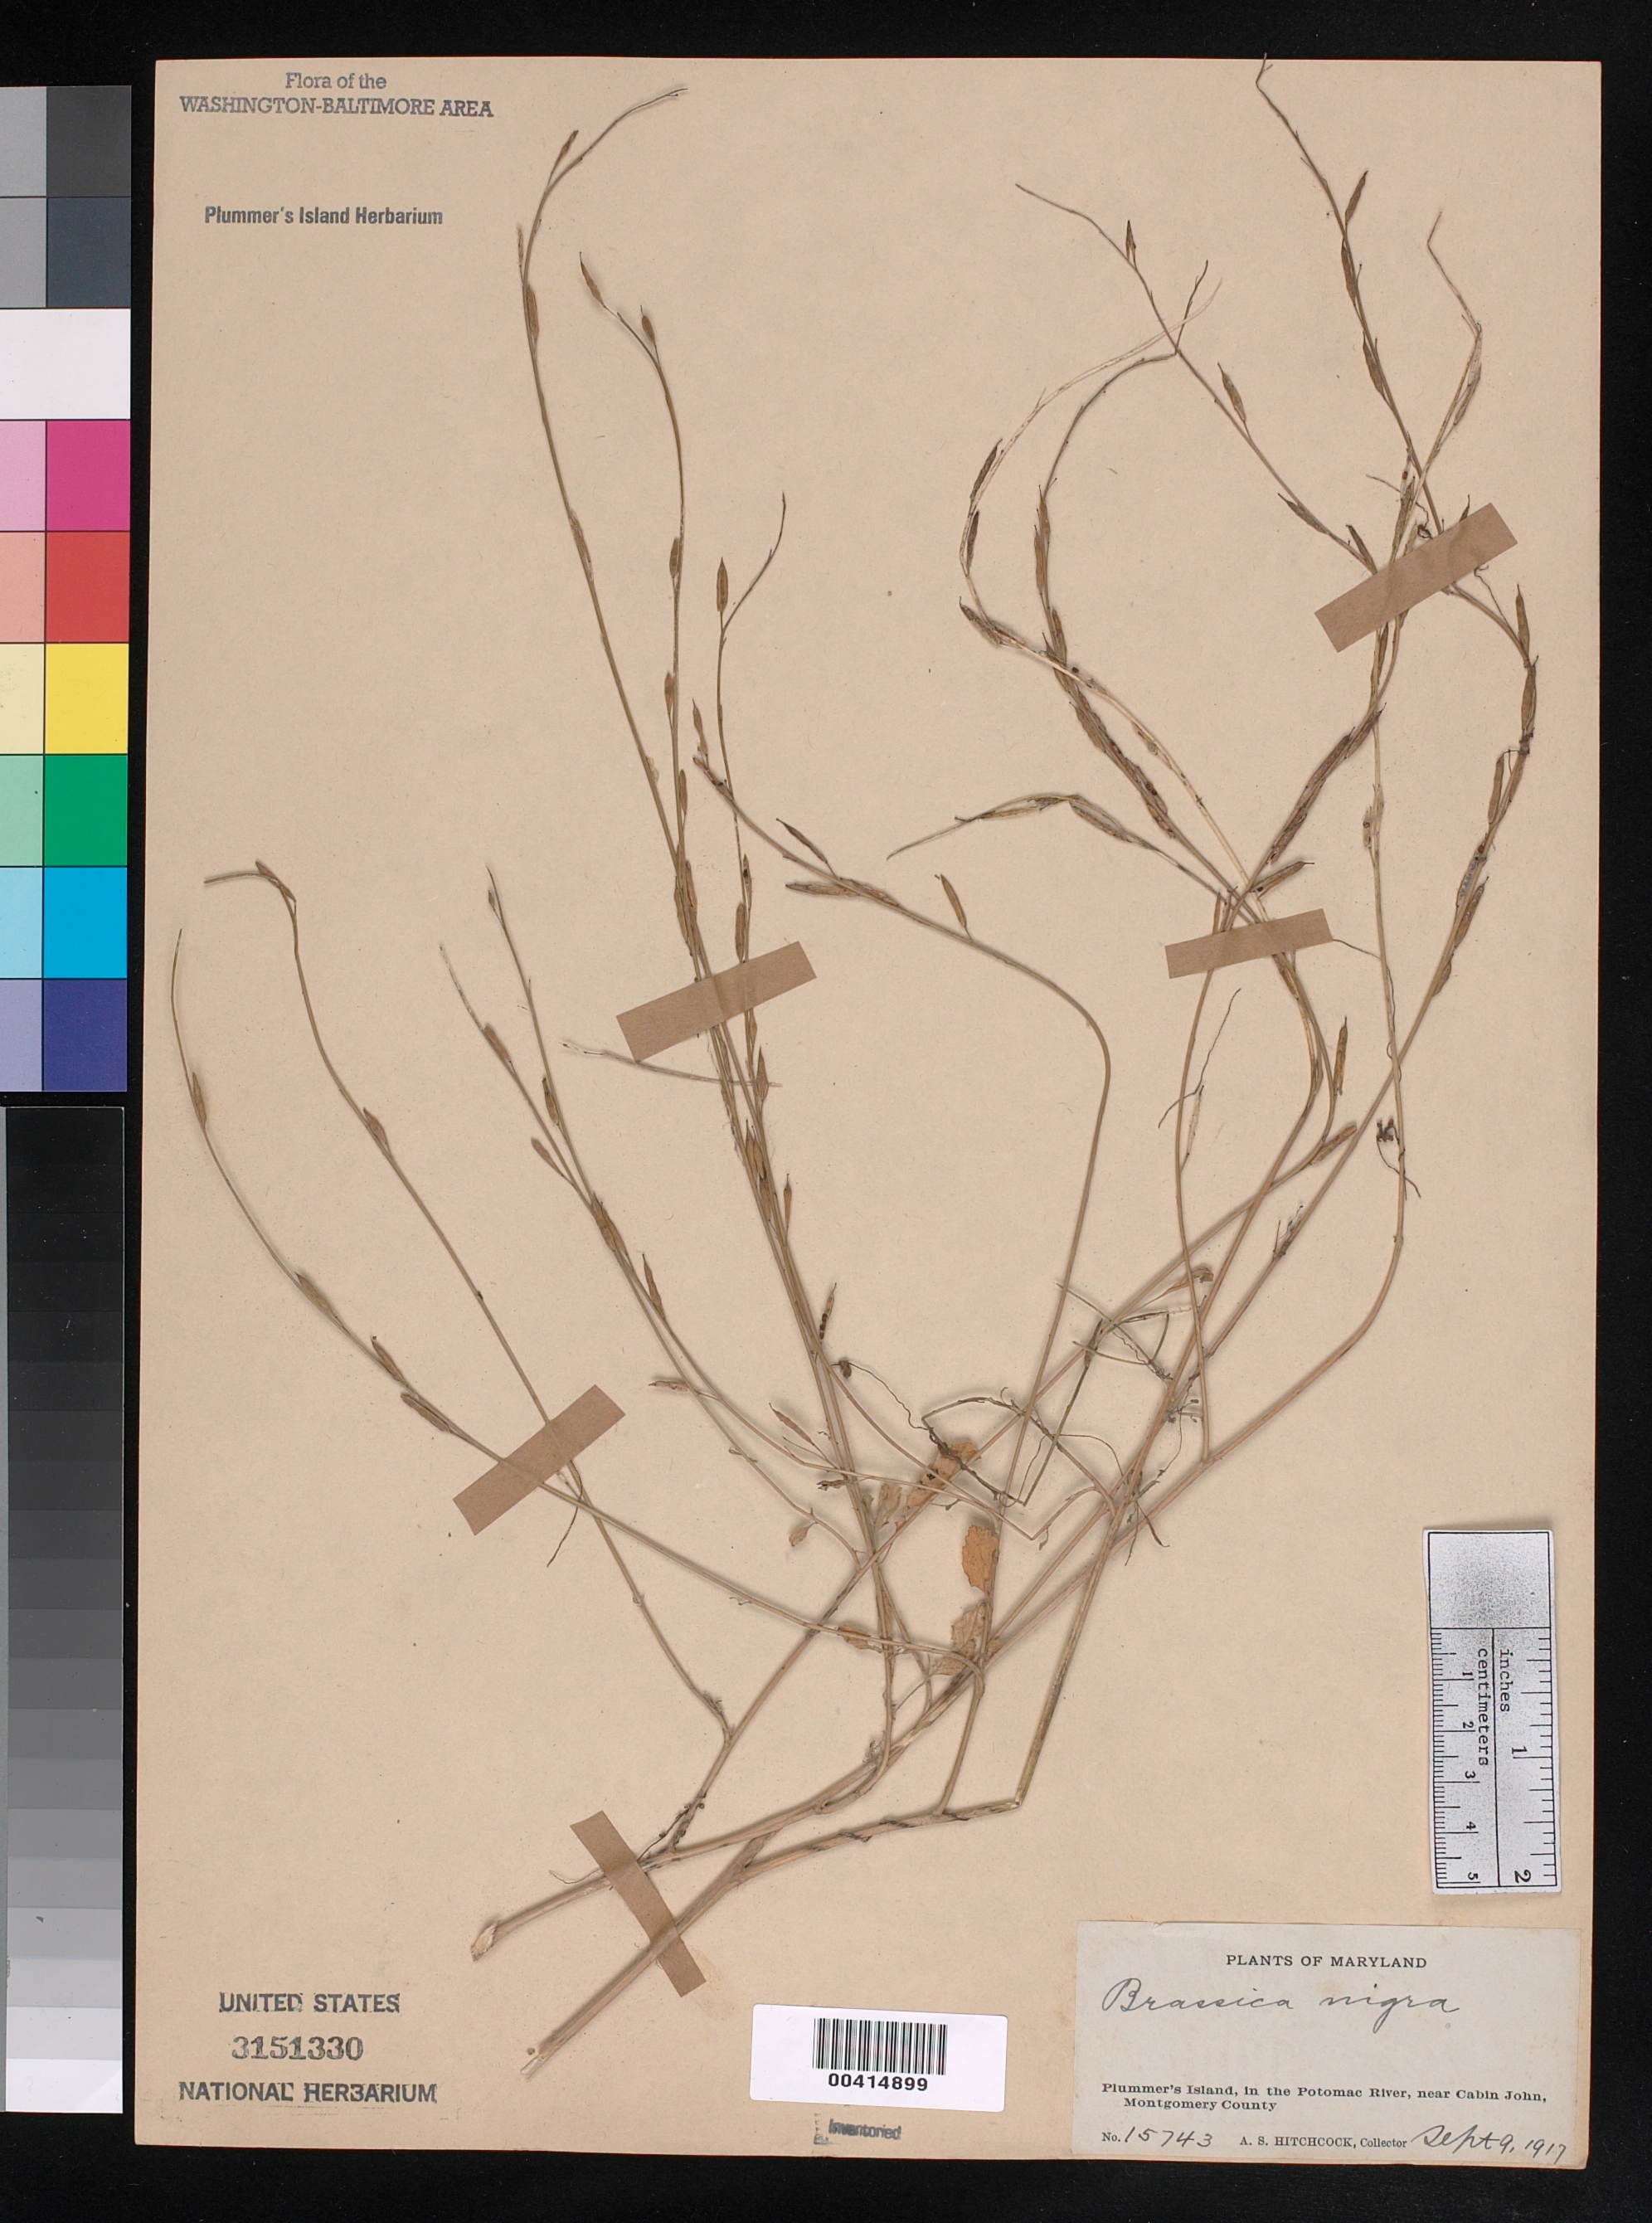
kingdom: Plantae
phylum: Tracheophyta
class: Magnoliopsida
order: Brassicales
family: Brassicaceae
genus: Brassica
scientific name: Brassica nigra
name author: (L.) W.D.J. Koch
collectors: A. S. Hitchcock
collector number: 15743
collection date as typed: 09 Sep 1917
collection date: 1917-09-09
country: United States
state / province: Maryland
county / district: Montgomery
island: Plummers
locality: Plummer's Island C. & O. Canal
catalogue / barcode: US 3151330